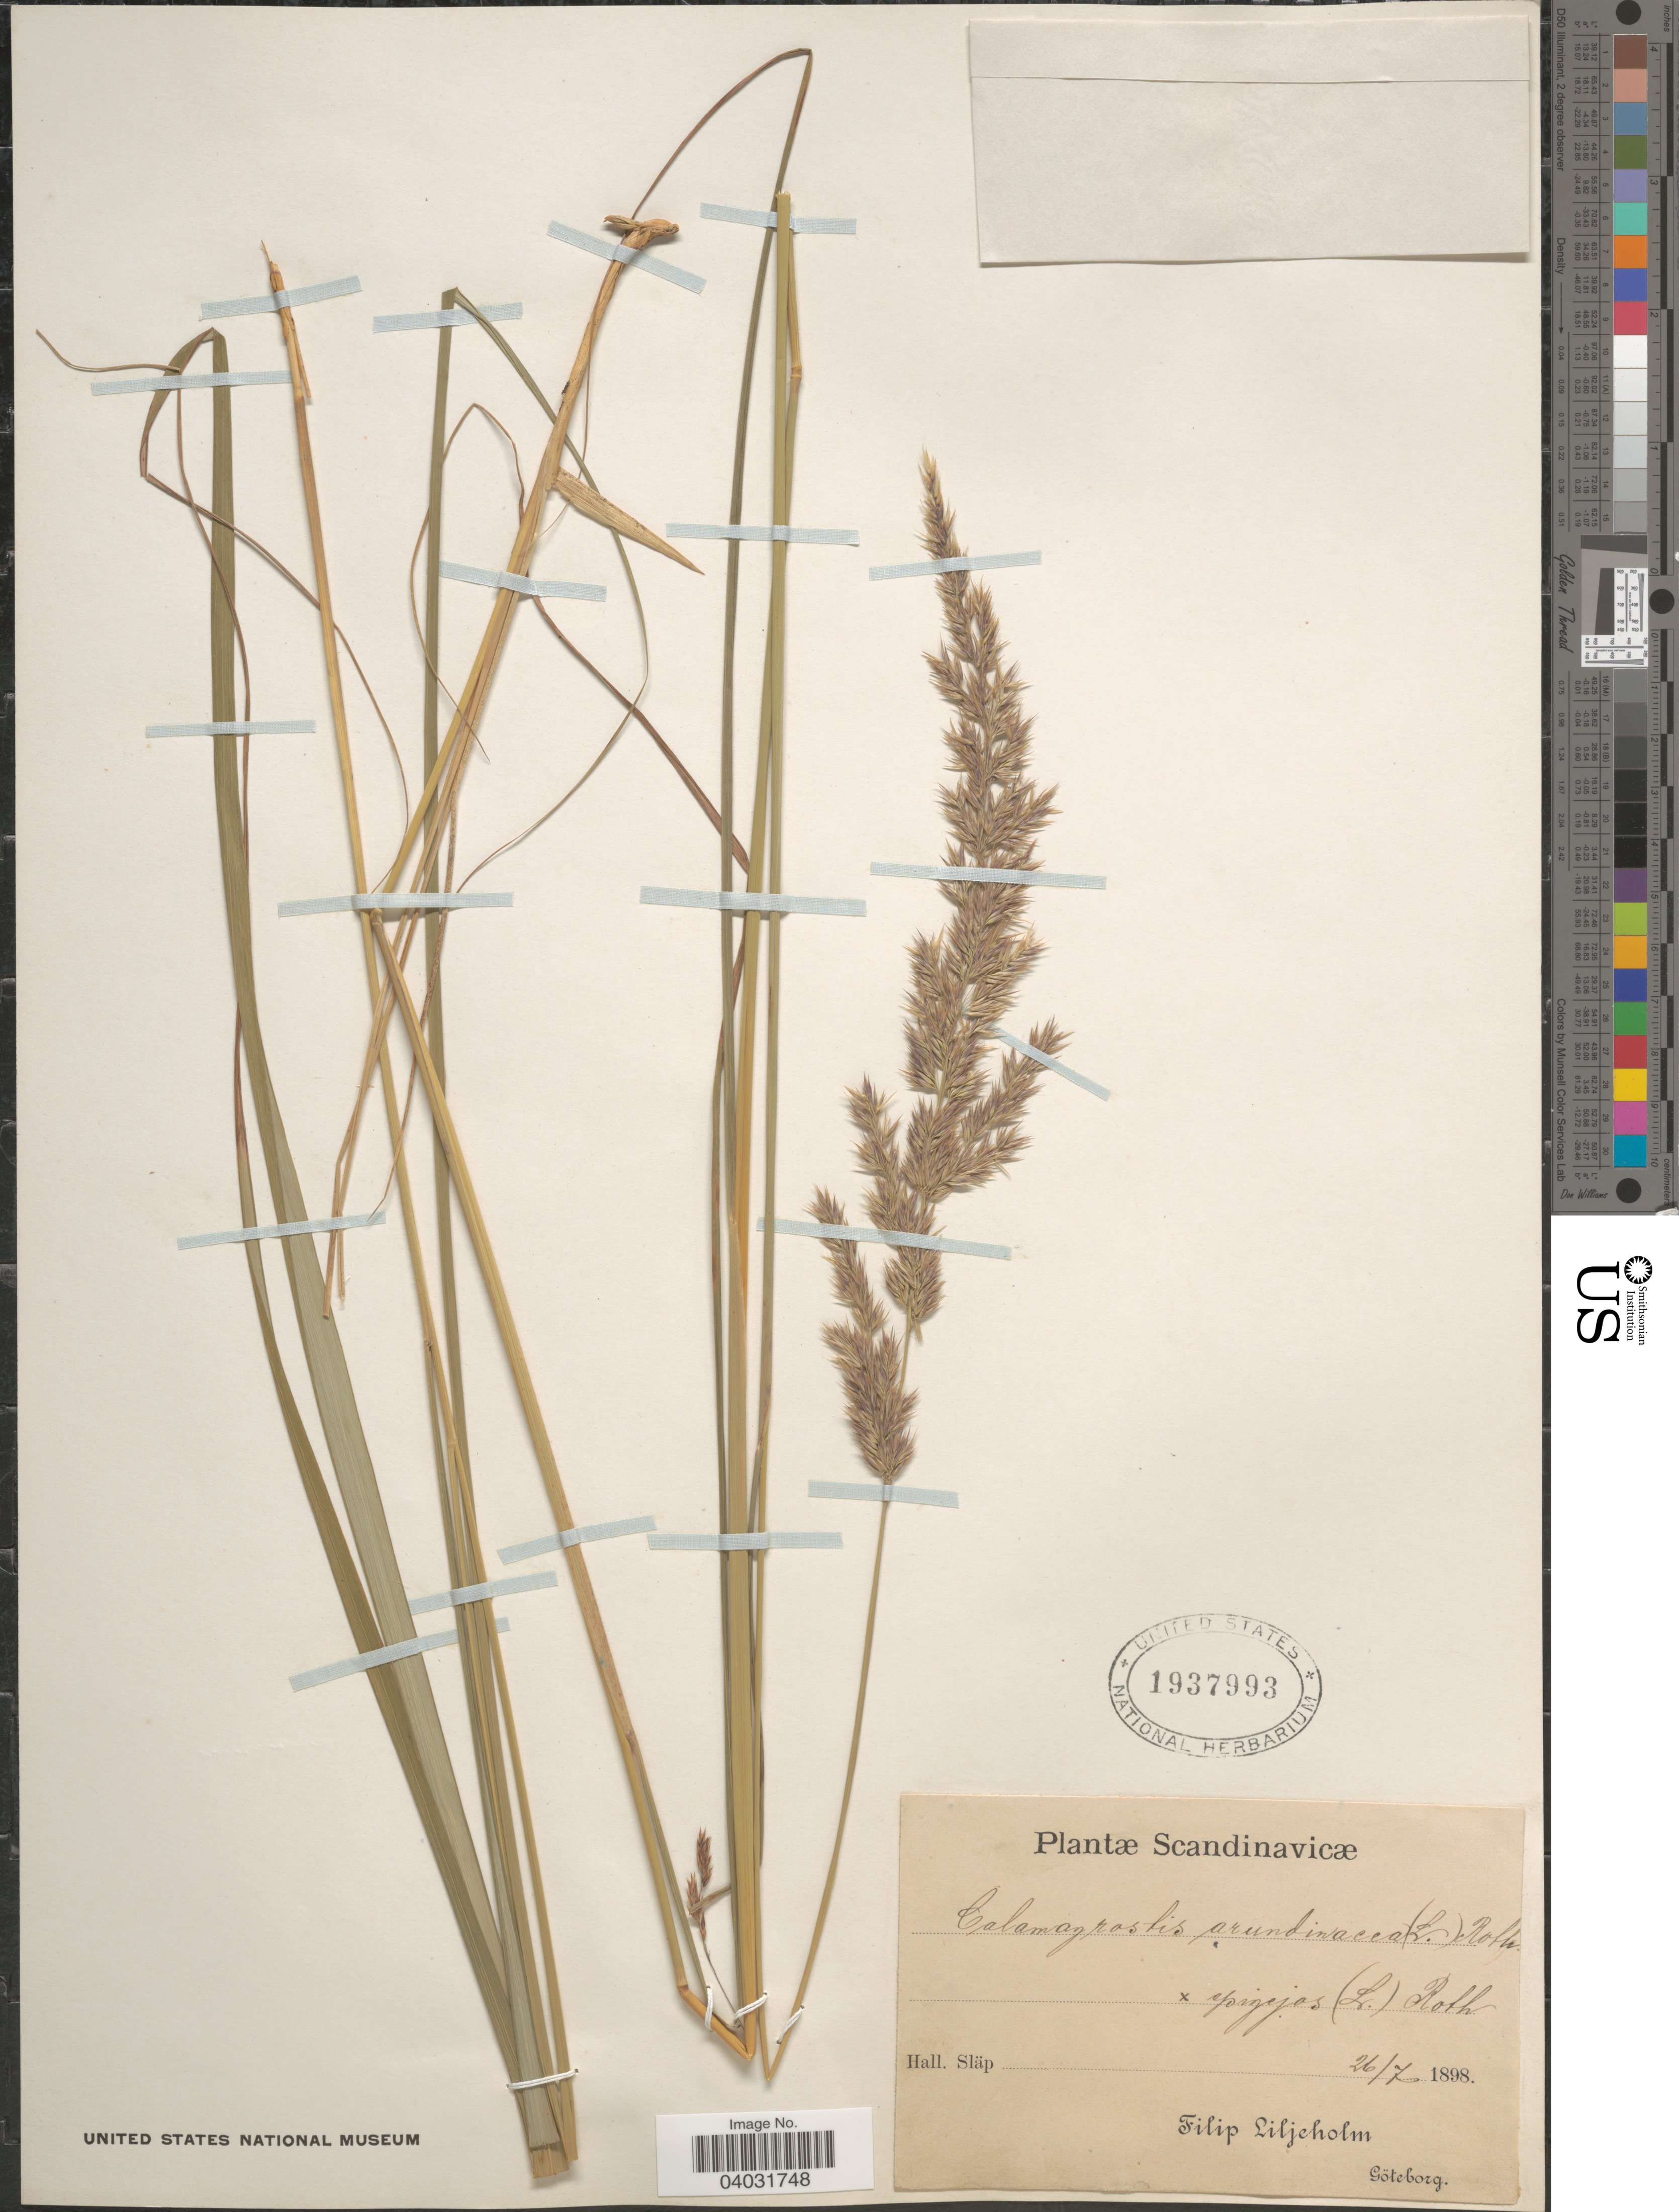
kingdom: Plantae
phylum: Tracheophyta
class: Liliopsida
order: Poales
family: Poaceae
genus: Calamagrostis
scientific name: Calamagrostis sp.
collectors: F. Liljeholm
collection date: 1898-07-26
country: Sweden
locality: Scandinavicæ. Hall. Släp.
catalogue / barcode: US 1937993